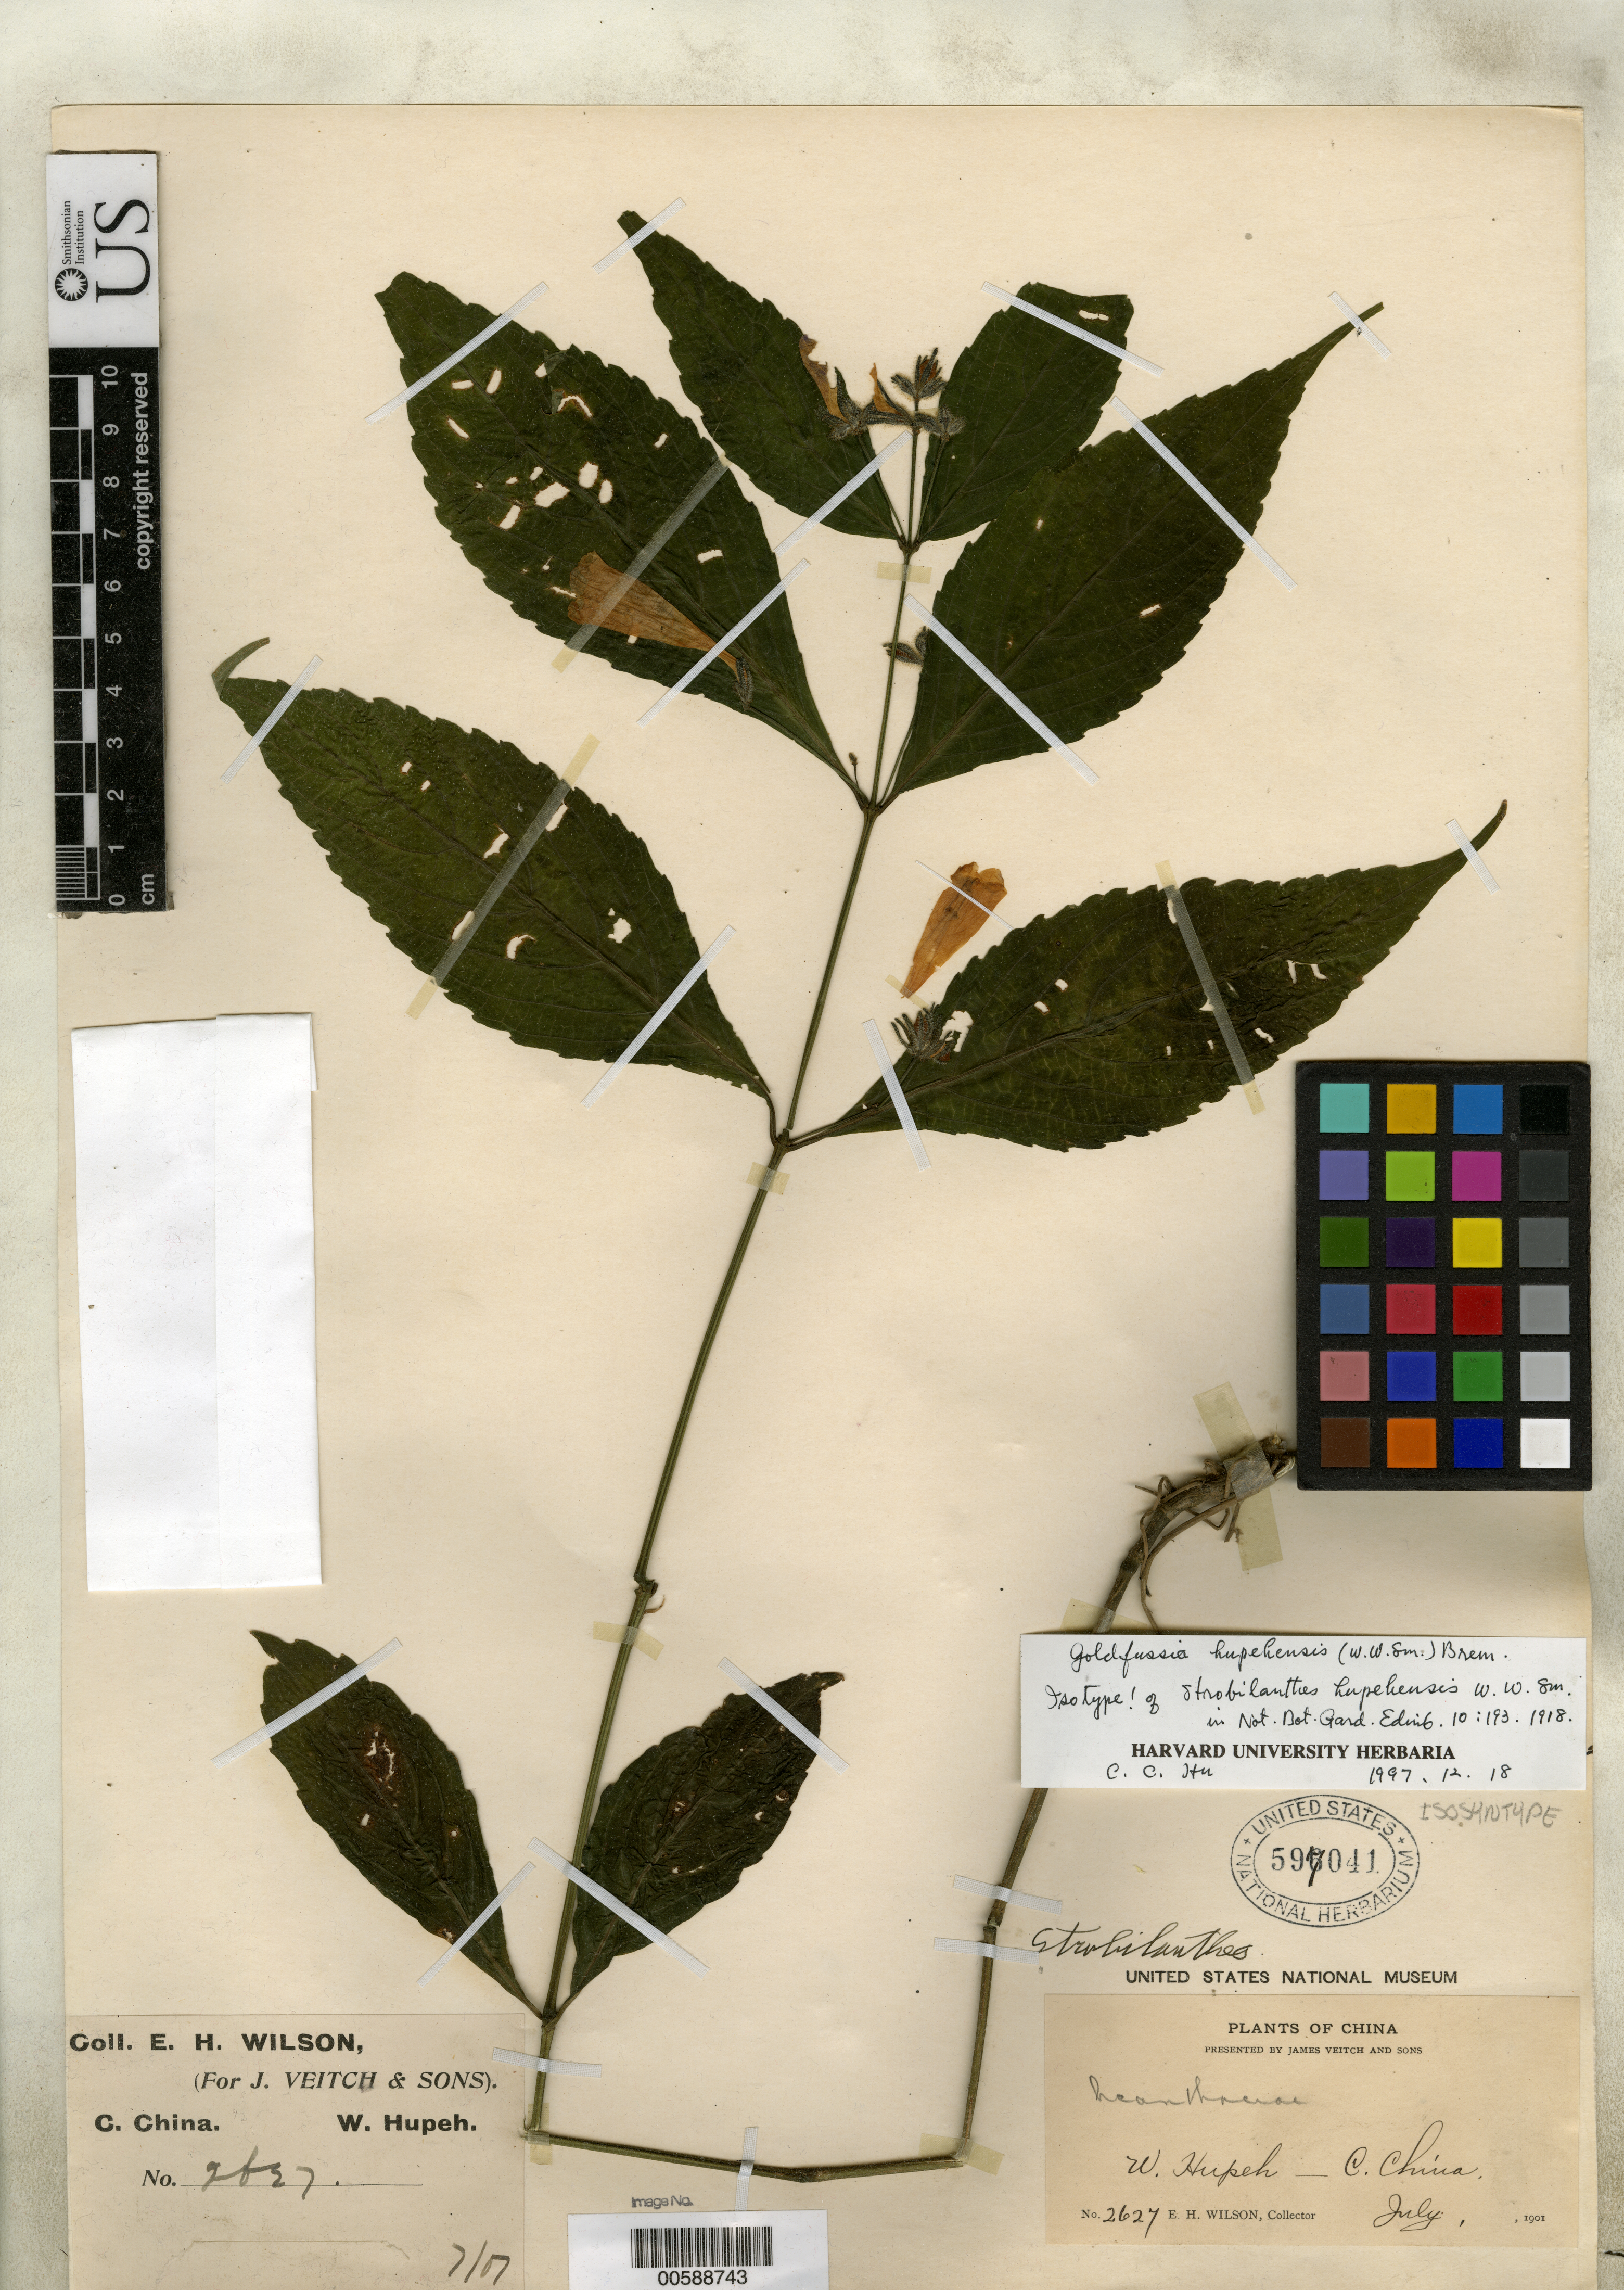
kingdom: Plantae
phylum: Tracheophyta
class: Magnoliopsida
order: Lamiales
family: Acanthaceae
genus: Strobilanthes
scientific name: Strobilanthes hupehensis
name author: W.W. Sm.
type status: Isosyntype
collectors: E. H. Wilson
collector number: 2627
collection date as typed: Jul 1901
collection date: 1901-07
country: China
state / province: Hubei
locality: West Hupeh.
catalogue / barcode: US 597041